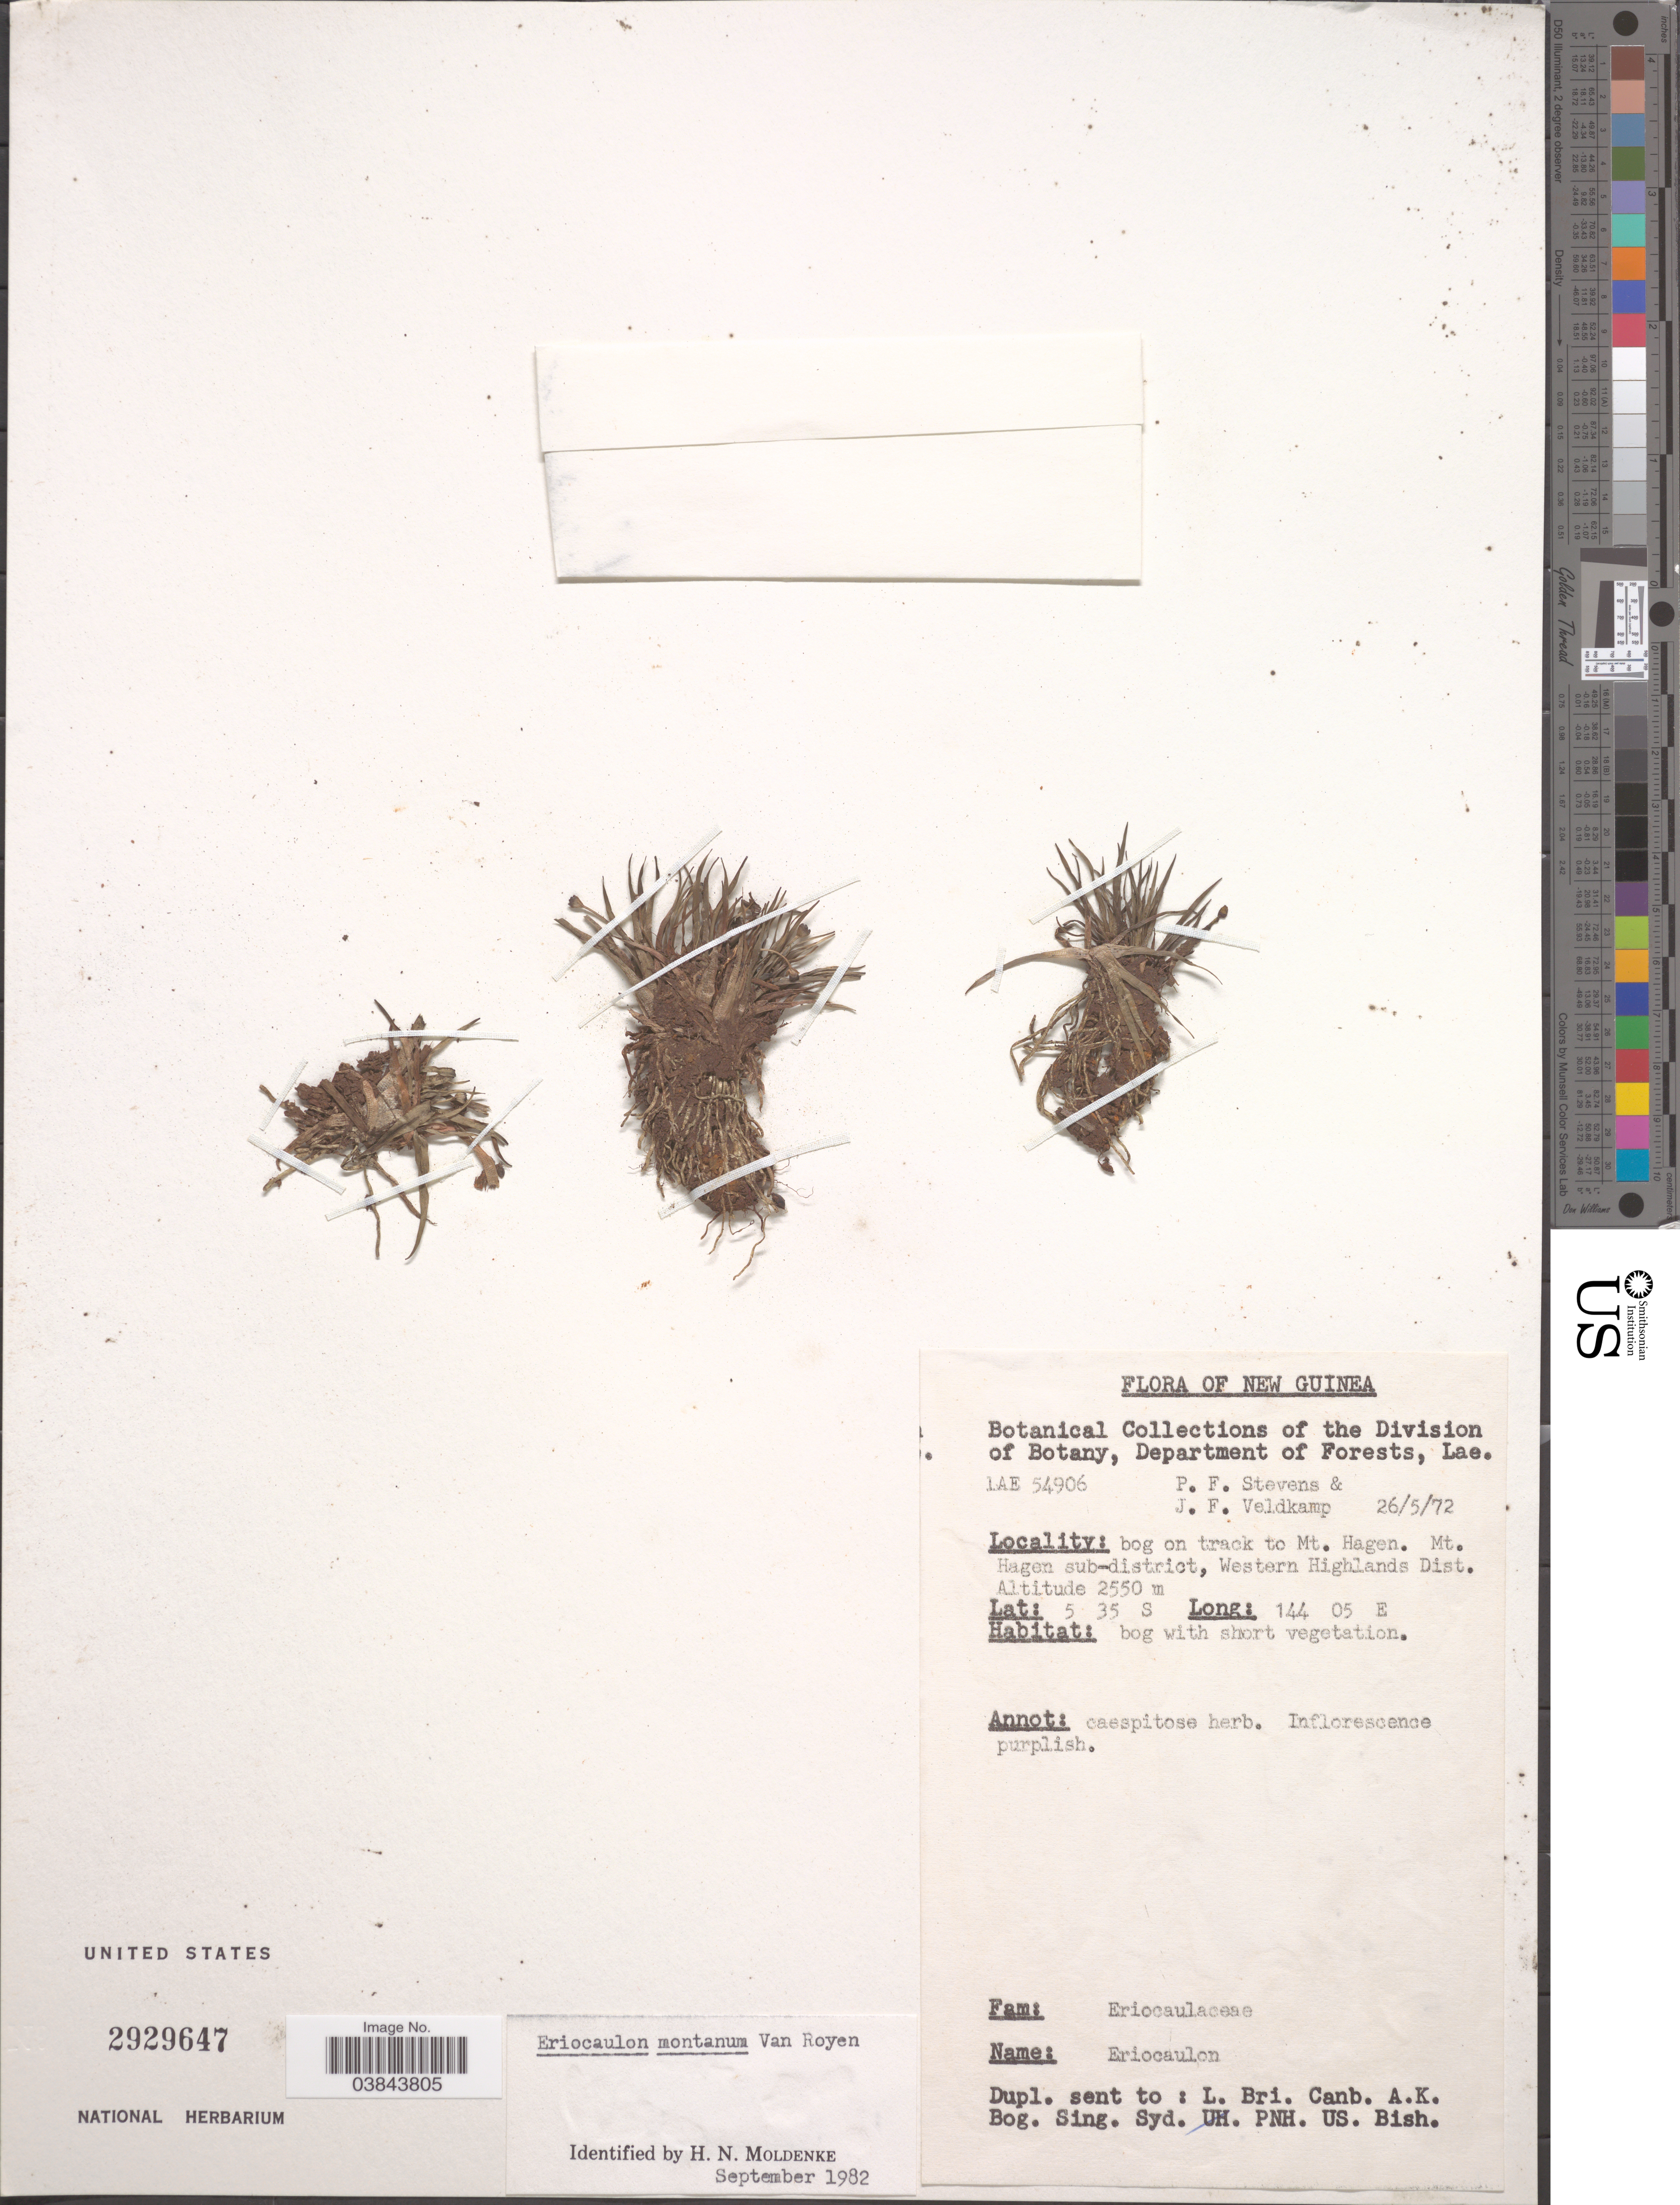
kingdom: Plantae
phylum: Tracheophyta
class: Liliopsida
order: Poales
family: Eriocaulaceae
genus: Eriocaulon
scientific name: Eriocaulon montanum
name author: P. Royen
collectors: P. F. Stevens & J. F. Veldkamp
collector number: LAE54906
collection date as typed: Transcribed d/m/y: 26/5/72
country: Papua New Guinea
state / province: Western Highlands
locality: New Guinea. Bog on track to Mt. Hagen. Mt. Hagen sub-district, Western Highlands Dist.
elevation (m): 2550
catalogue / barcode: US 2929647